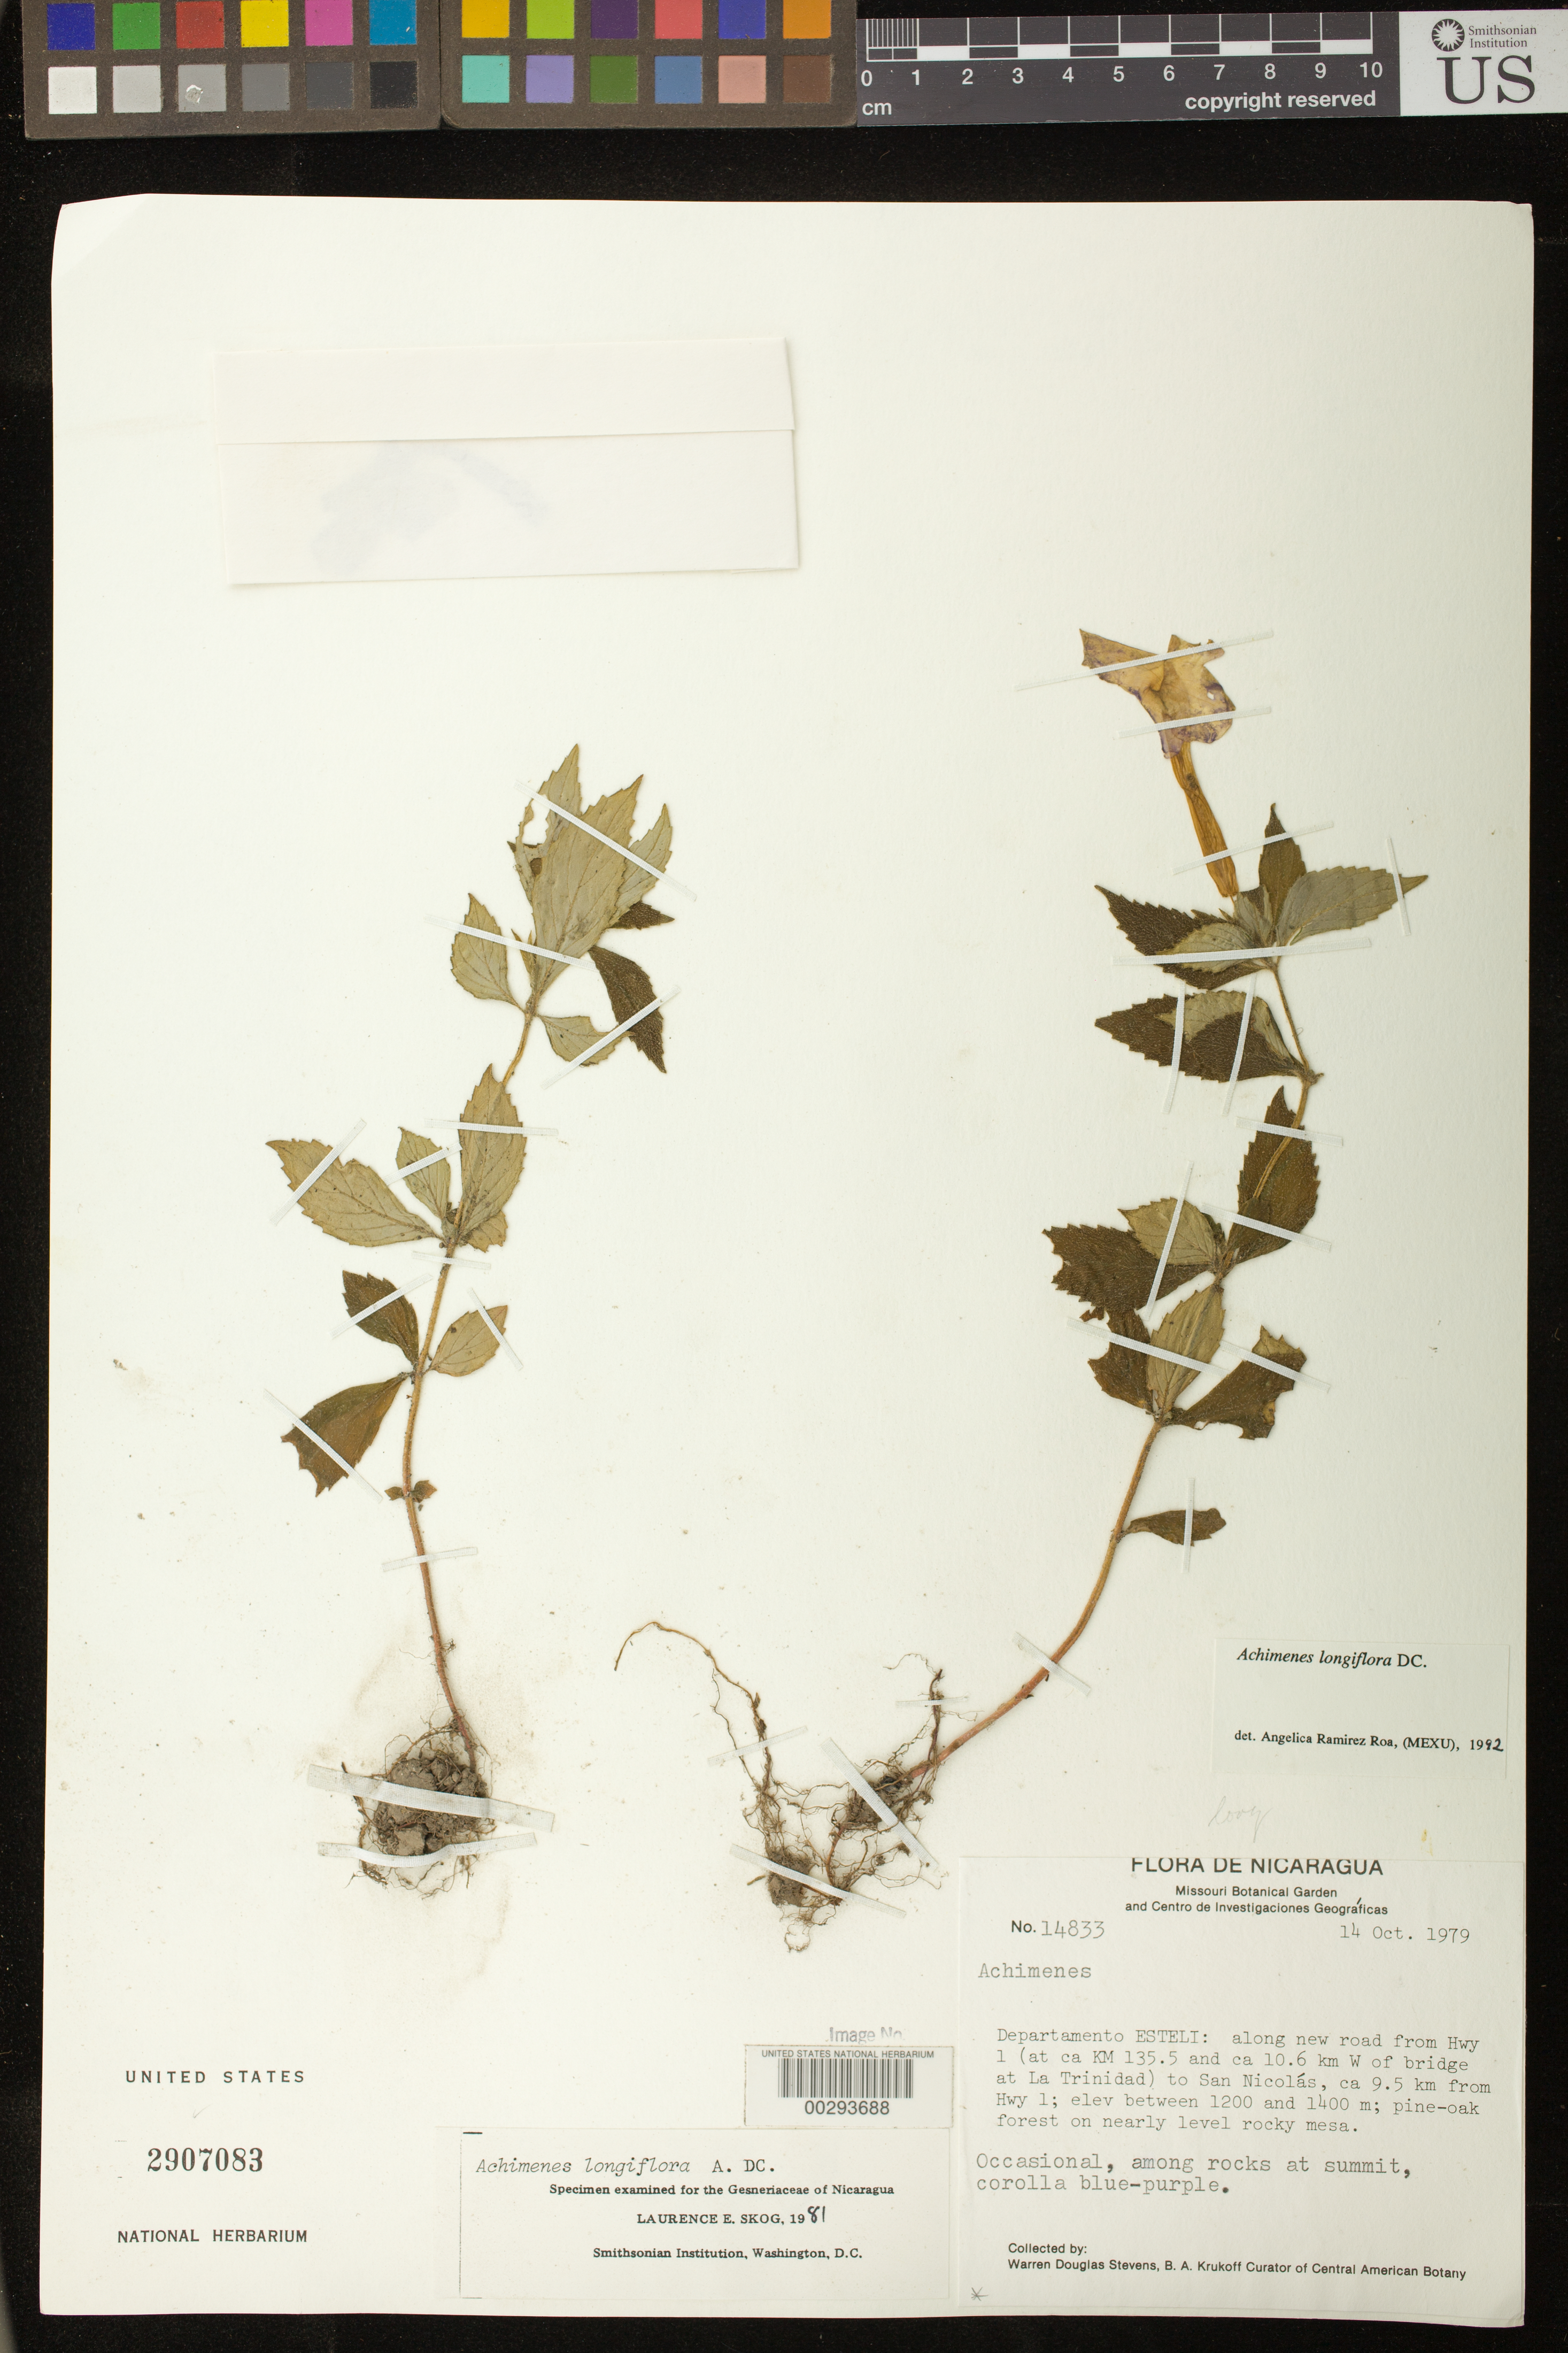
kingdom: Plantae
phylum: Tracheophyta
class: Magnoliopsida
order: Lamiales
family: Gesneriaceae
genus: Achimenes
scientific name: Achimenes longiflora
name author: DC.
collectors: W. D. Stevens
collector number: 14833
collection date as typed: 14 Oct 1979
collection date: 1979-10-14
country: Nicaragua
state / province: Esteli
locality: Along new road from hwy 1 to San Nicolas, ca 9.5 km from hwy 1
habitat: Pine-oak forest on nearly level rocky mesa; among rocks at summit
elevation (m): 1200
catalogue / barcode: US 2907083